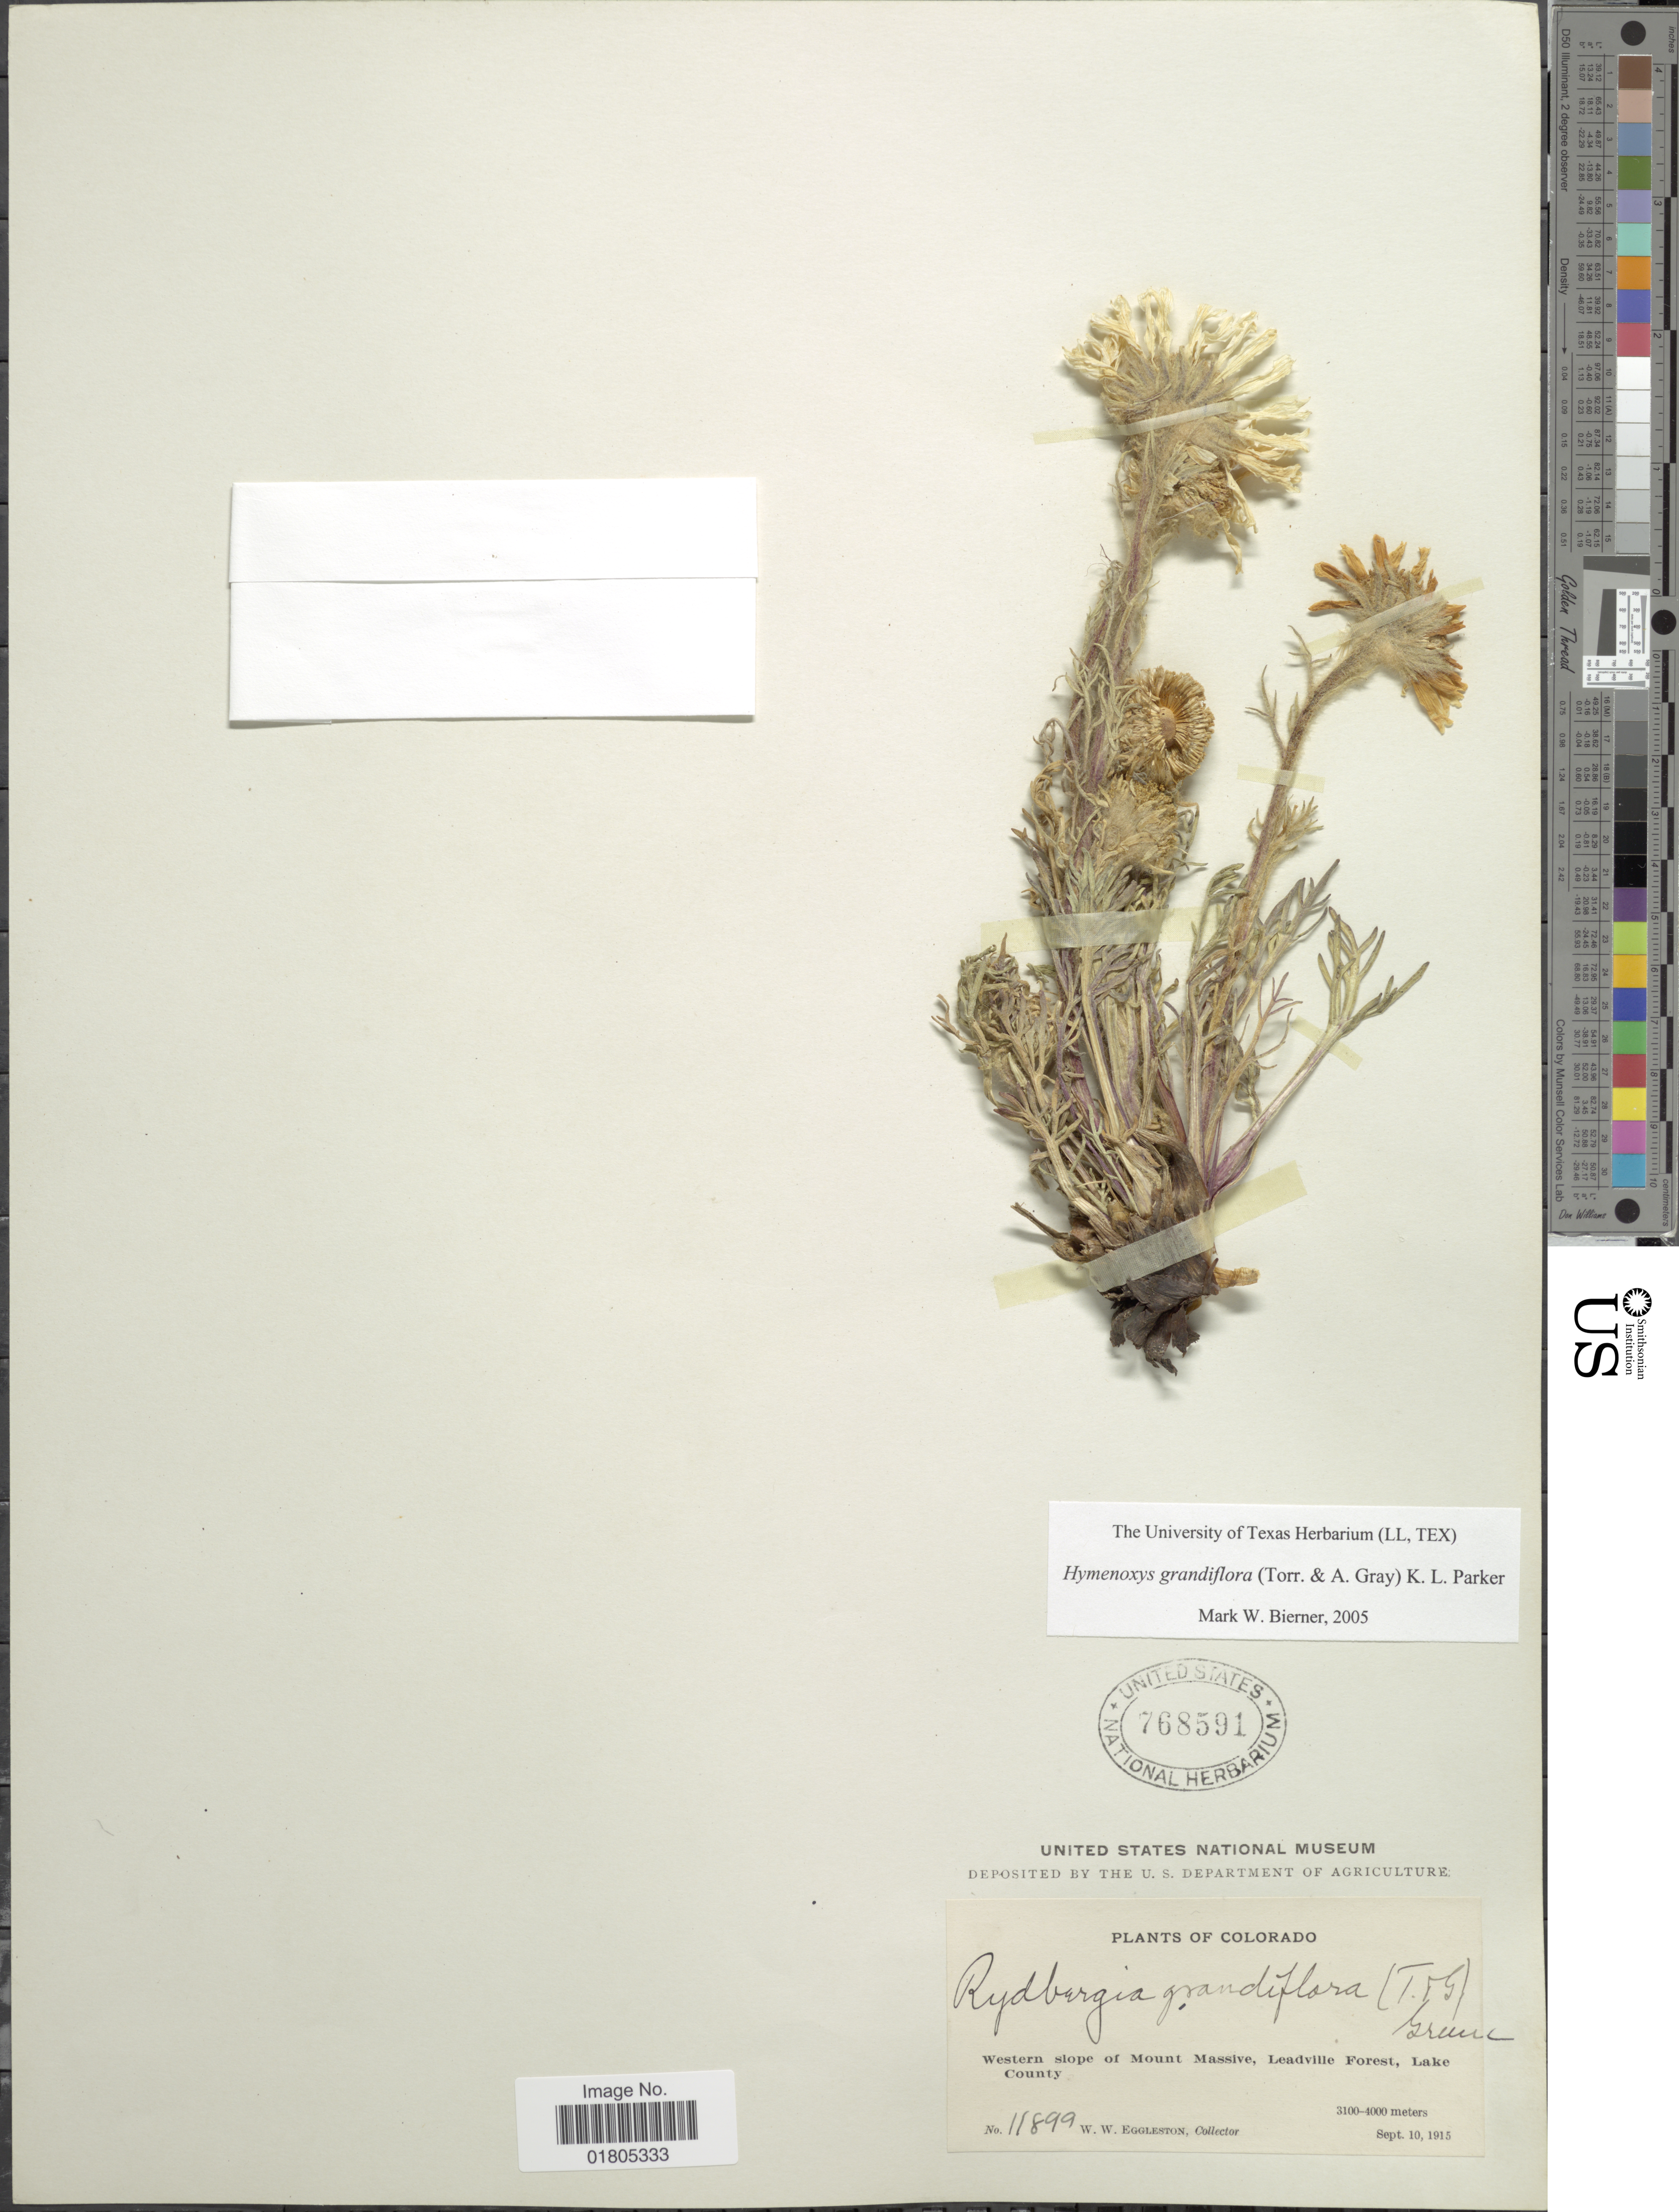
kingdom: Plantae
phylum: Tracheophyta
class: Magnoliopsida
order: Asterales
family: Asteraceae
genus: Actinea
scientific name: Actinea grandiflora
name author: (Torr. & A. Gray) Kuntze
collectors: W. W. Eggleston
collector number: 11899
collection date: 1915-09-10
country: United States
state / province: Colorado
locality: Western slope of Mount Massive, Leadville Forest, Lake County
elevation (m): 3100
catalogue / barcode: US 768591